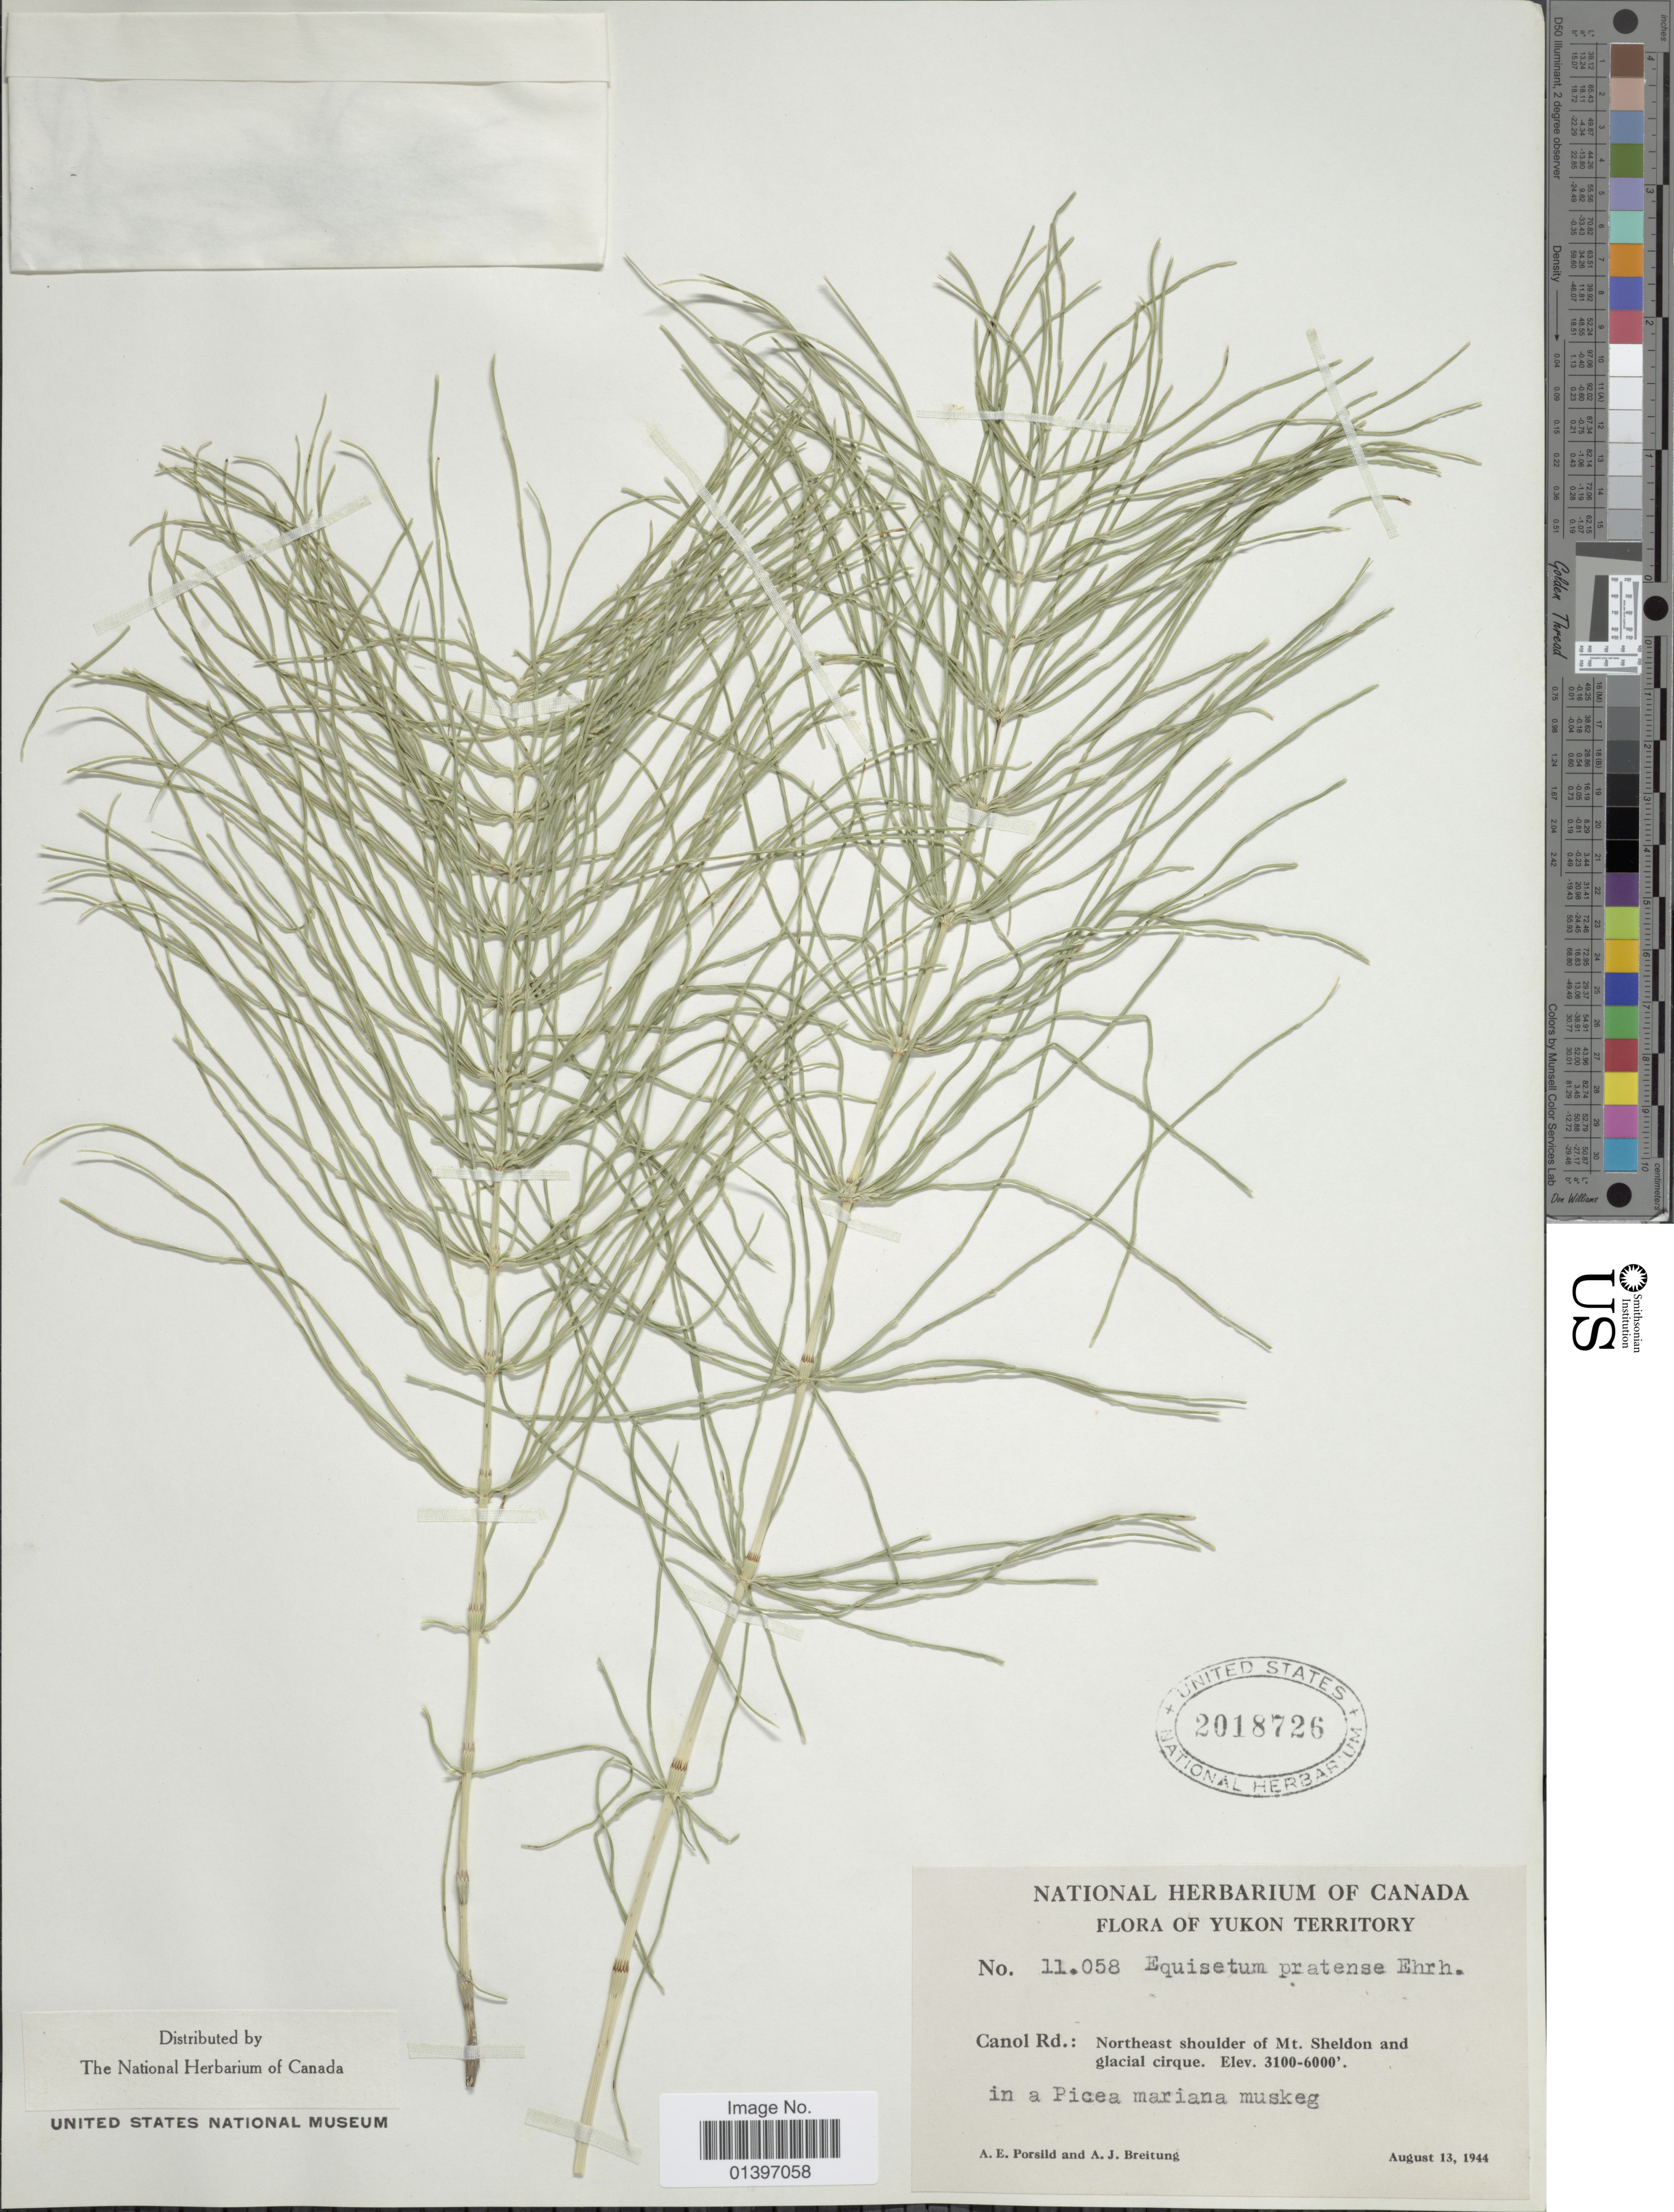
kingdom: Plantae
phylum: Tracheophyta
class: Polypodiopsida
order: Equisetales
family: Equisetaceae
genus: Equisetum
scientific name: Equisetum pratense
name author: Ehrh.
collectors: A. E. Porsild & A. Breitung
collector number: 11058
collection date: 1944-08-13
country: Canada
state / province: Yukon Territory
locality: Canol Rd.: Northeast shoulder of Mt. Sheldon and glacial cirque, in a picea mariana muskeg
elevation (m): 945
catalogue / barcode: US 2018726